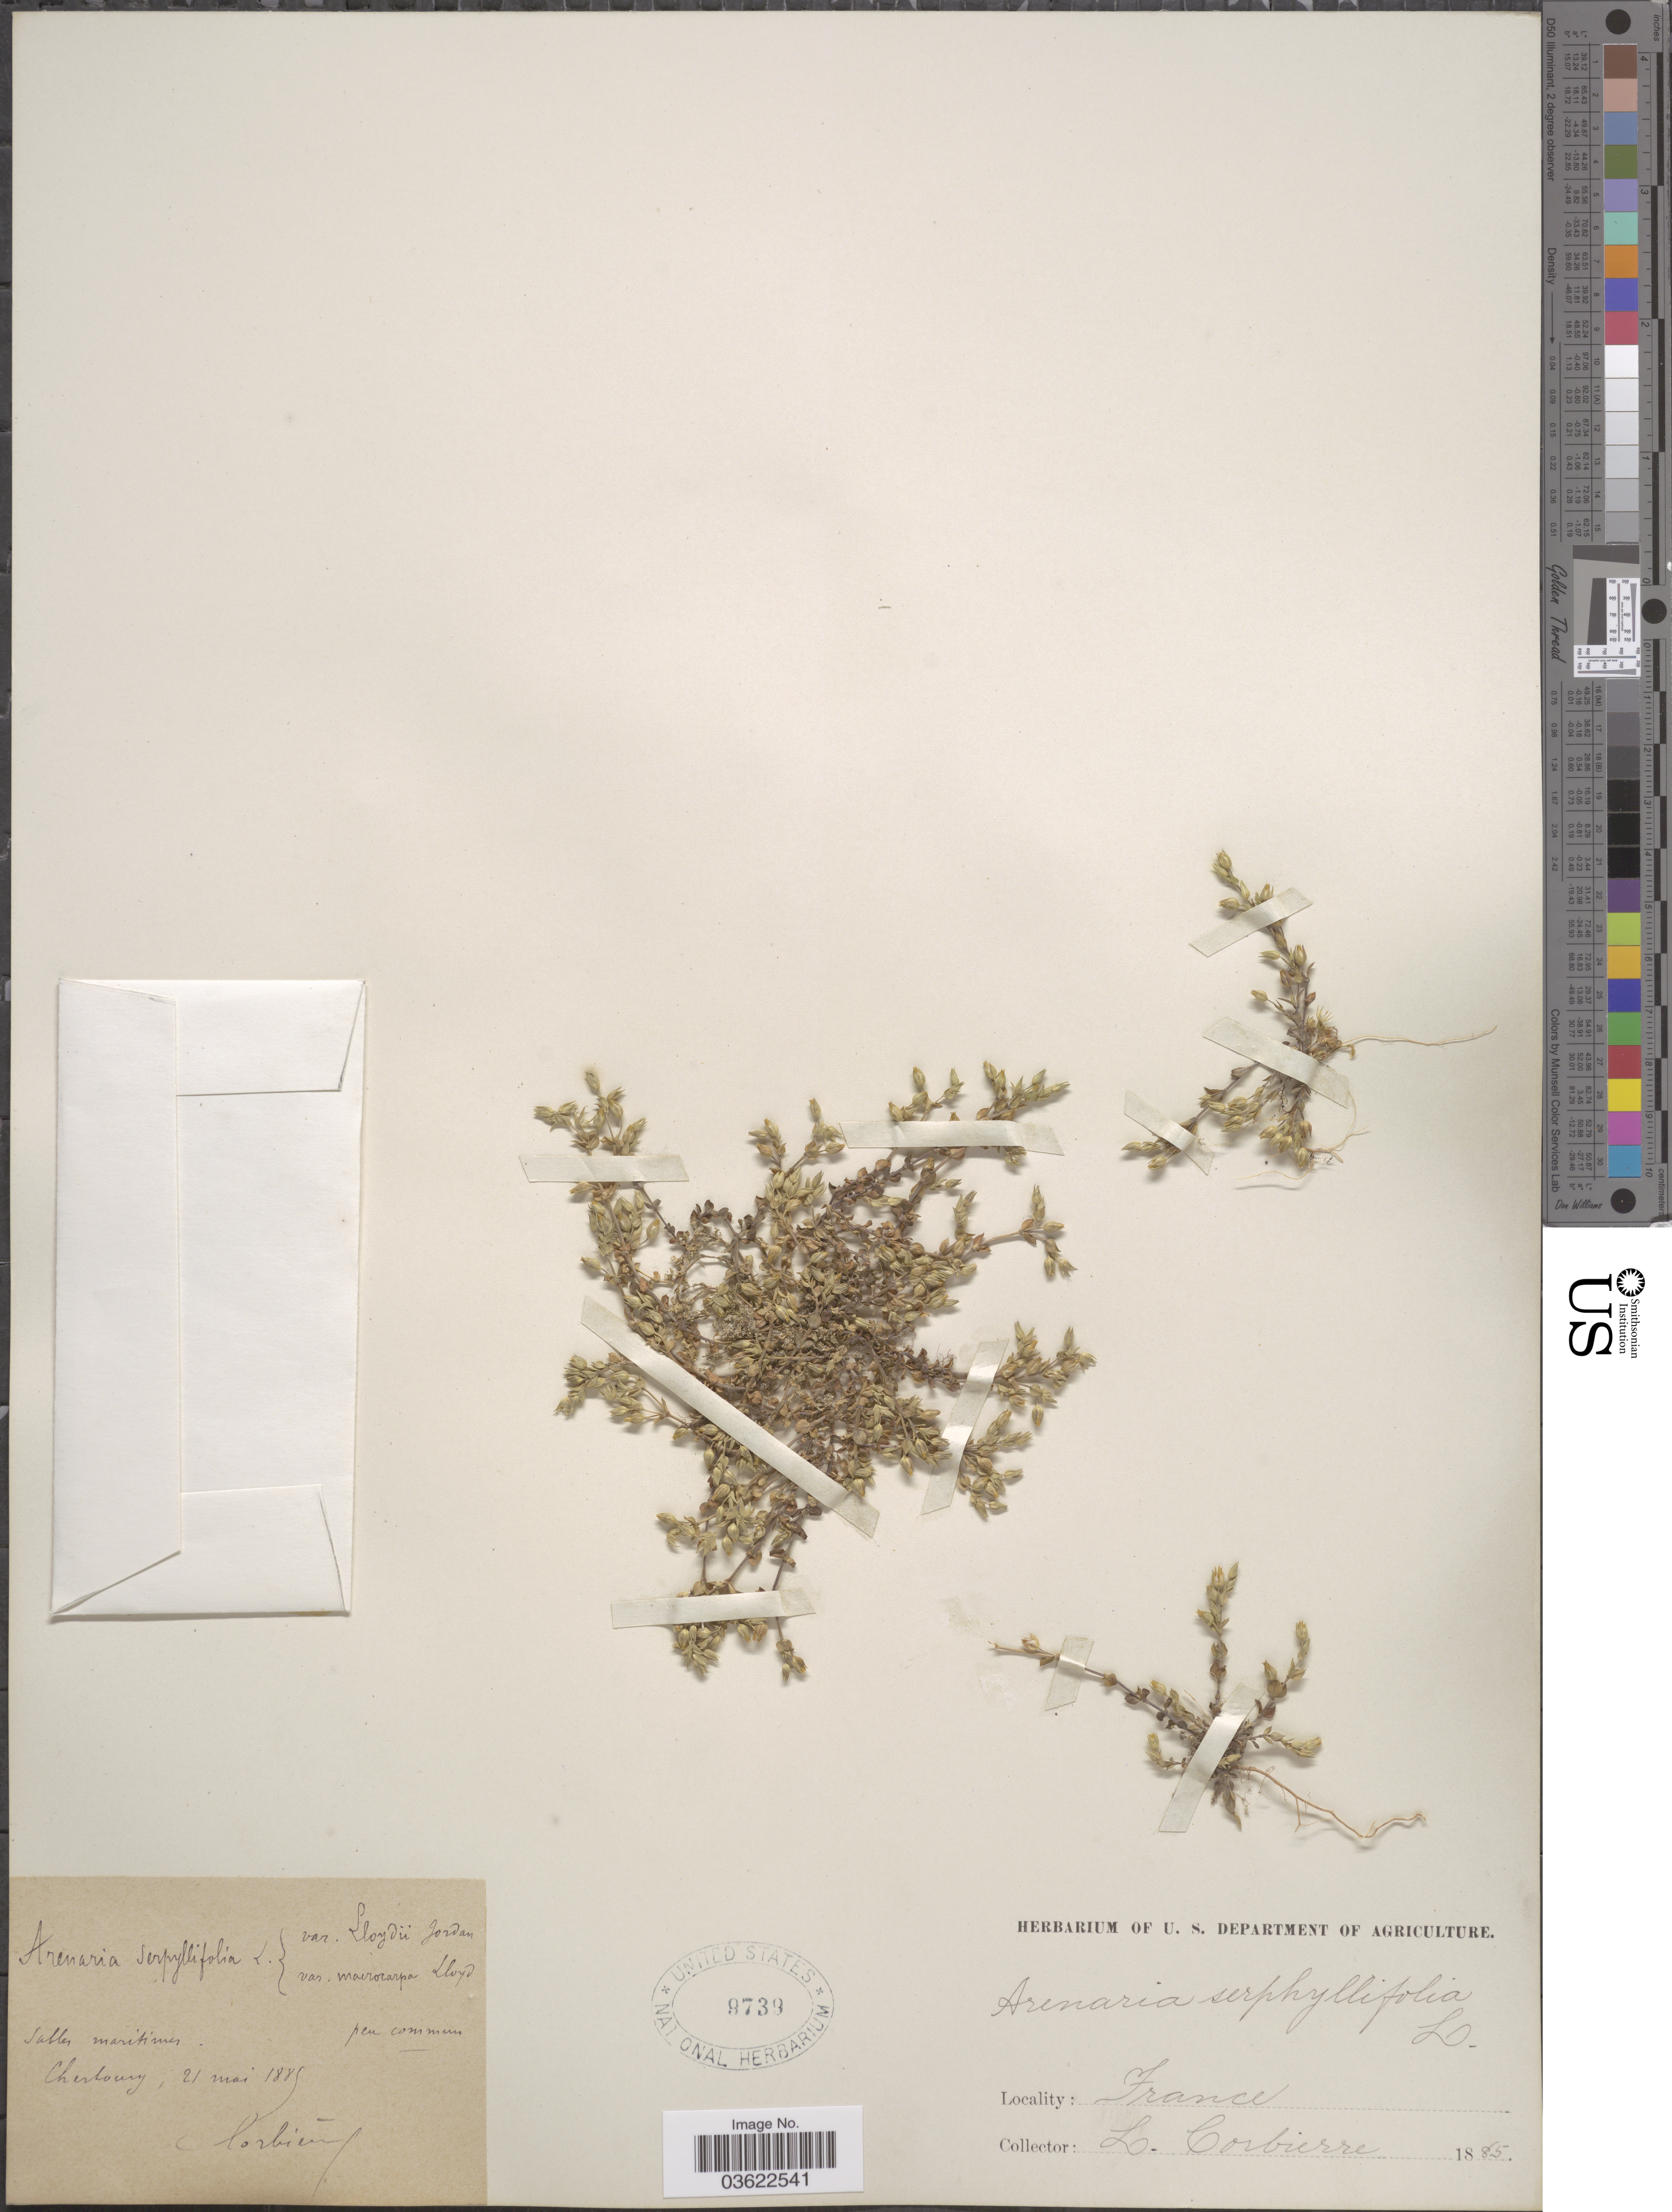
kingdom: Plantae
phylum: Tracheophyta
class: Magnoliopsida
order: Caryophyllales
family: Caryophyllaceae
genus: Arenaria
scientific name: Arenaria serpyllifolia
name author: L.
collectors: L. Corbière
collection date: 1885-05-21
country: France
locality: Cherbourg.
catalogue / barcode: US 9739